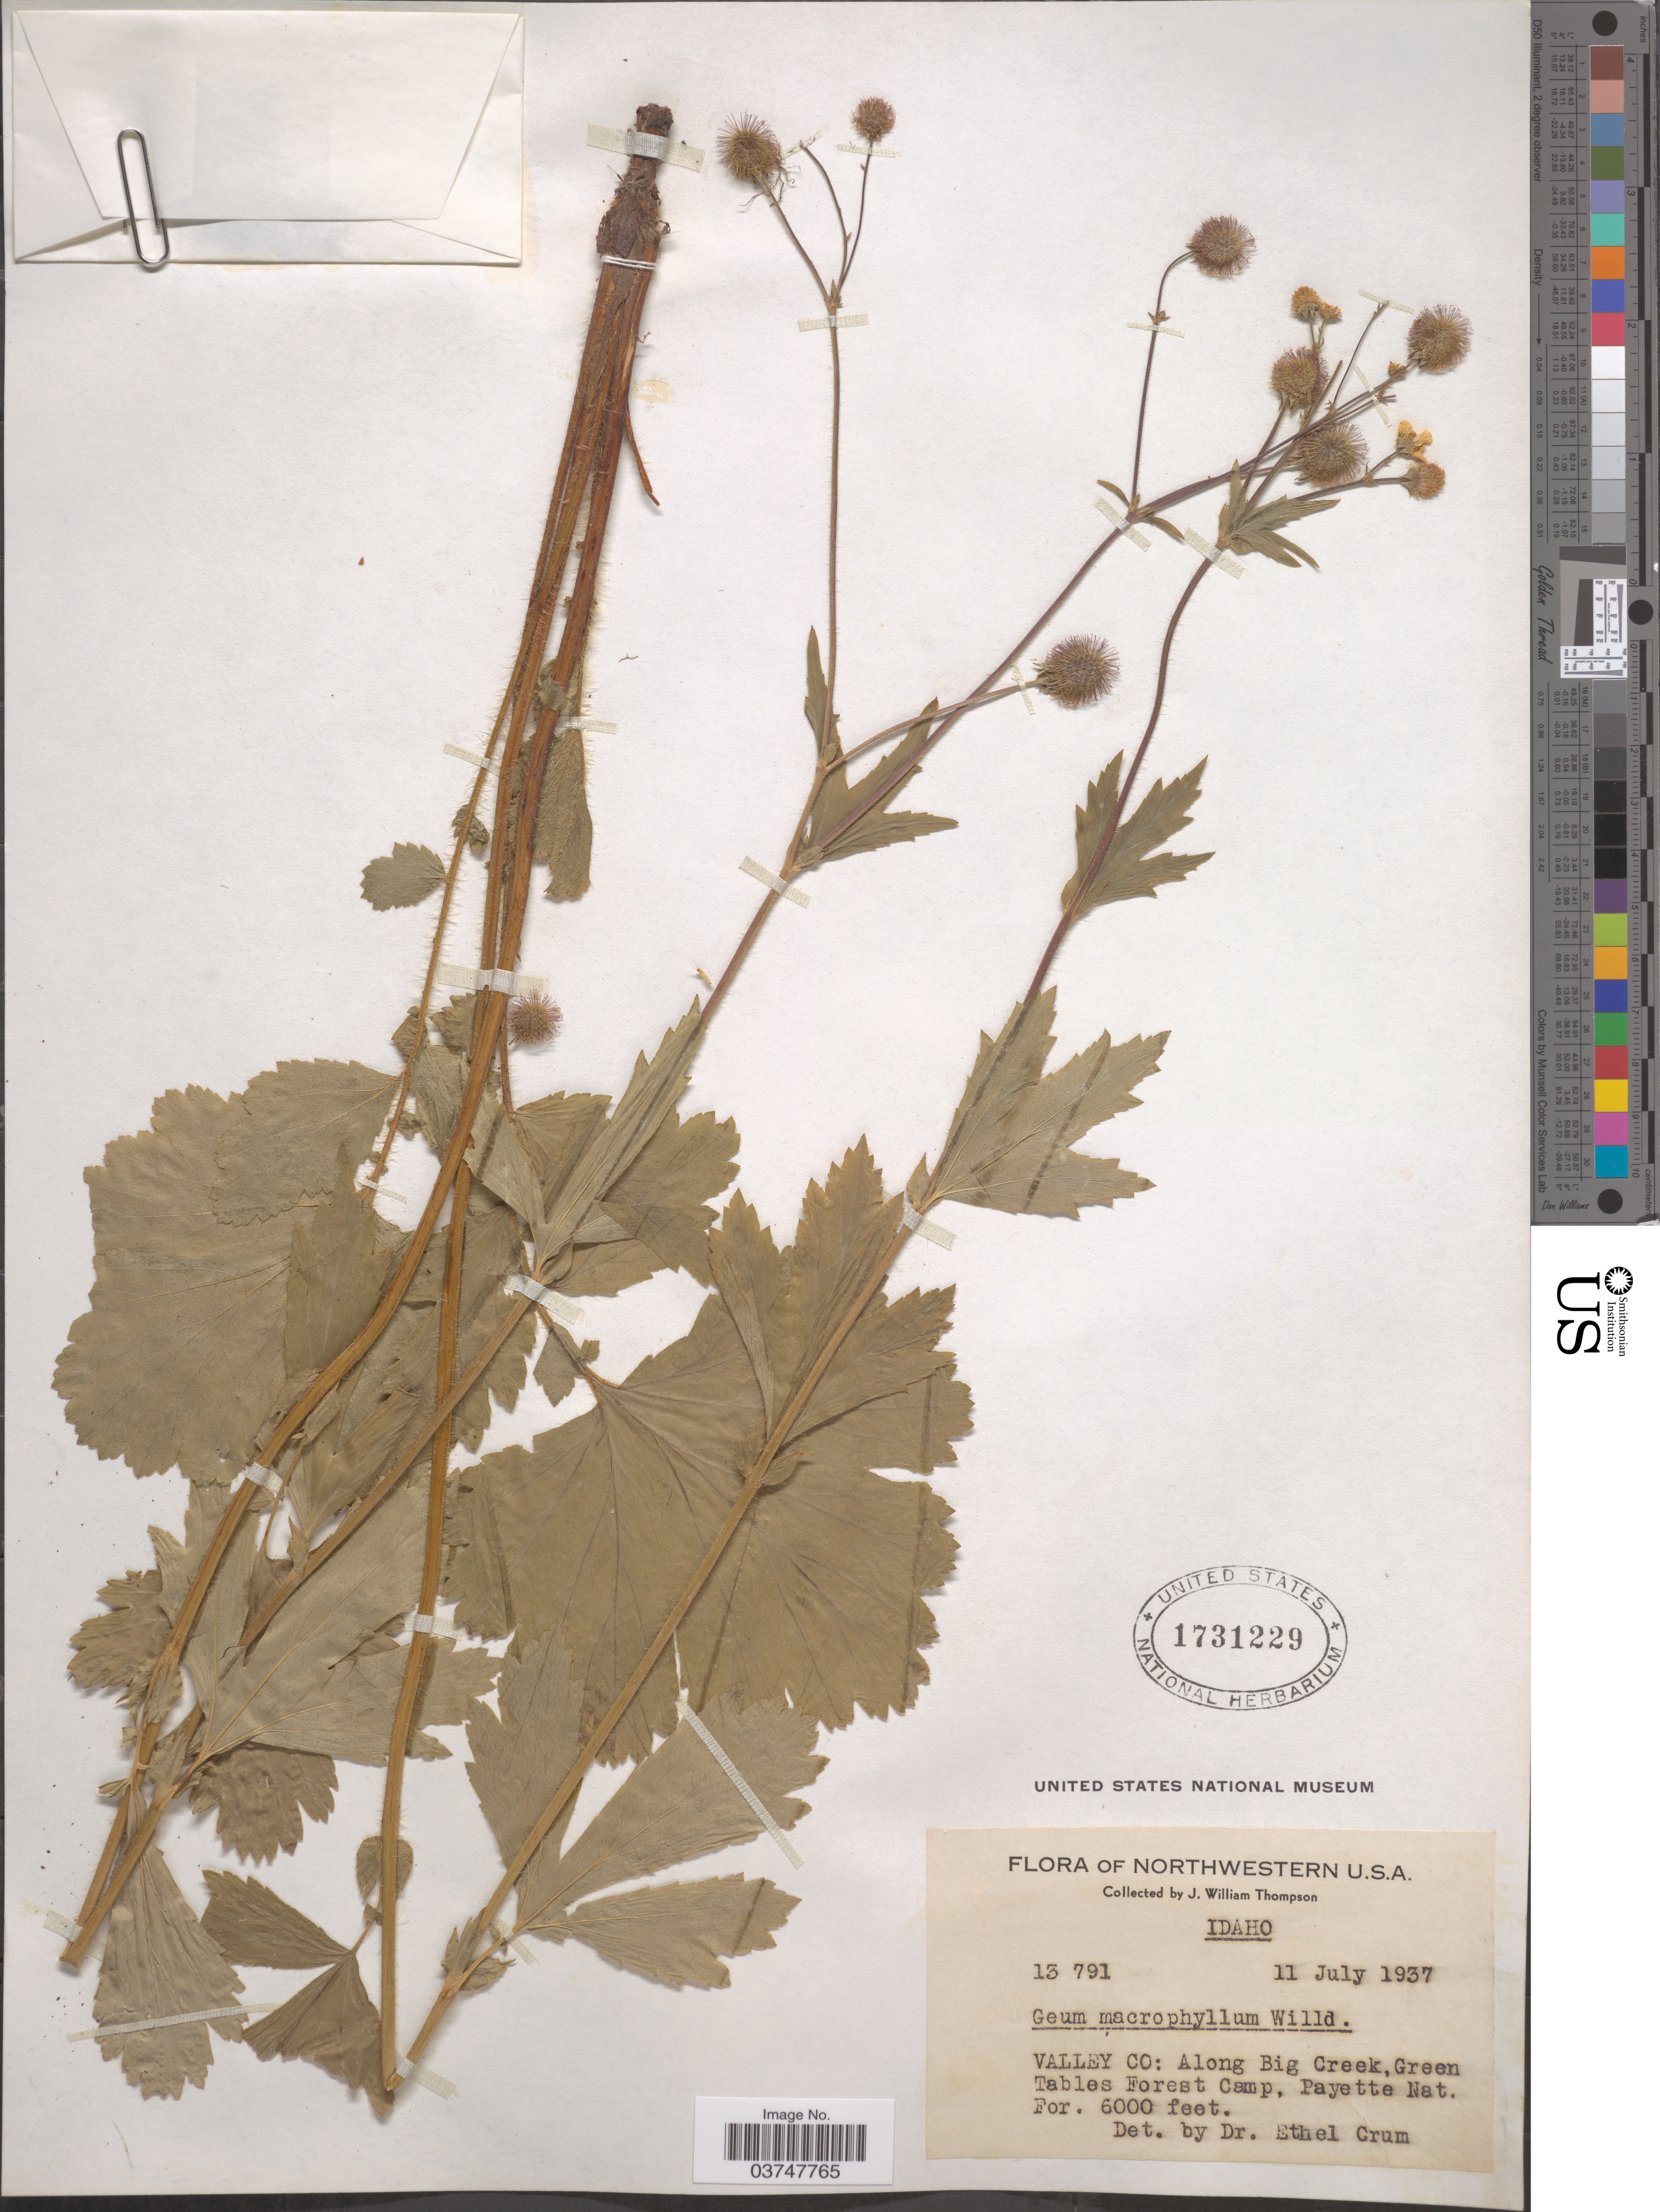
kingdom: Plantae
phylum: Tracheophyta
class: Magnoliopsida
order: Rosales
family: Rosaceae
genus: Geum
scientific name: Geum macrophyllum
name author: Willd.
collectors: J. W. Thompson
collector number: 13791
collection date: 1937-07-11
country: United States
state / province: Idaho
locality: Valley Co: Along Big Creek, Green Tables Forest Camp, Payette Nat. For.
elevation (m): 1829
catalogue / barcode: US 1731229